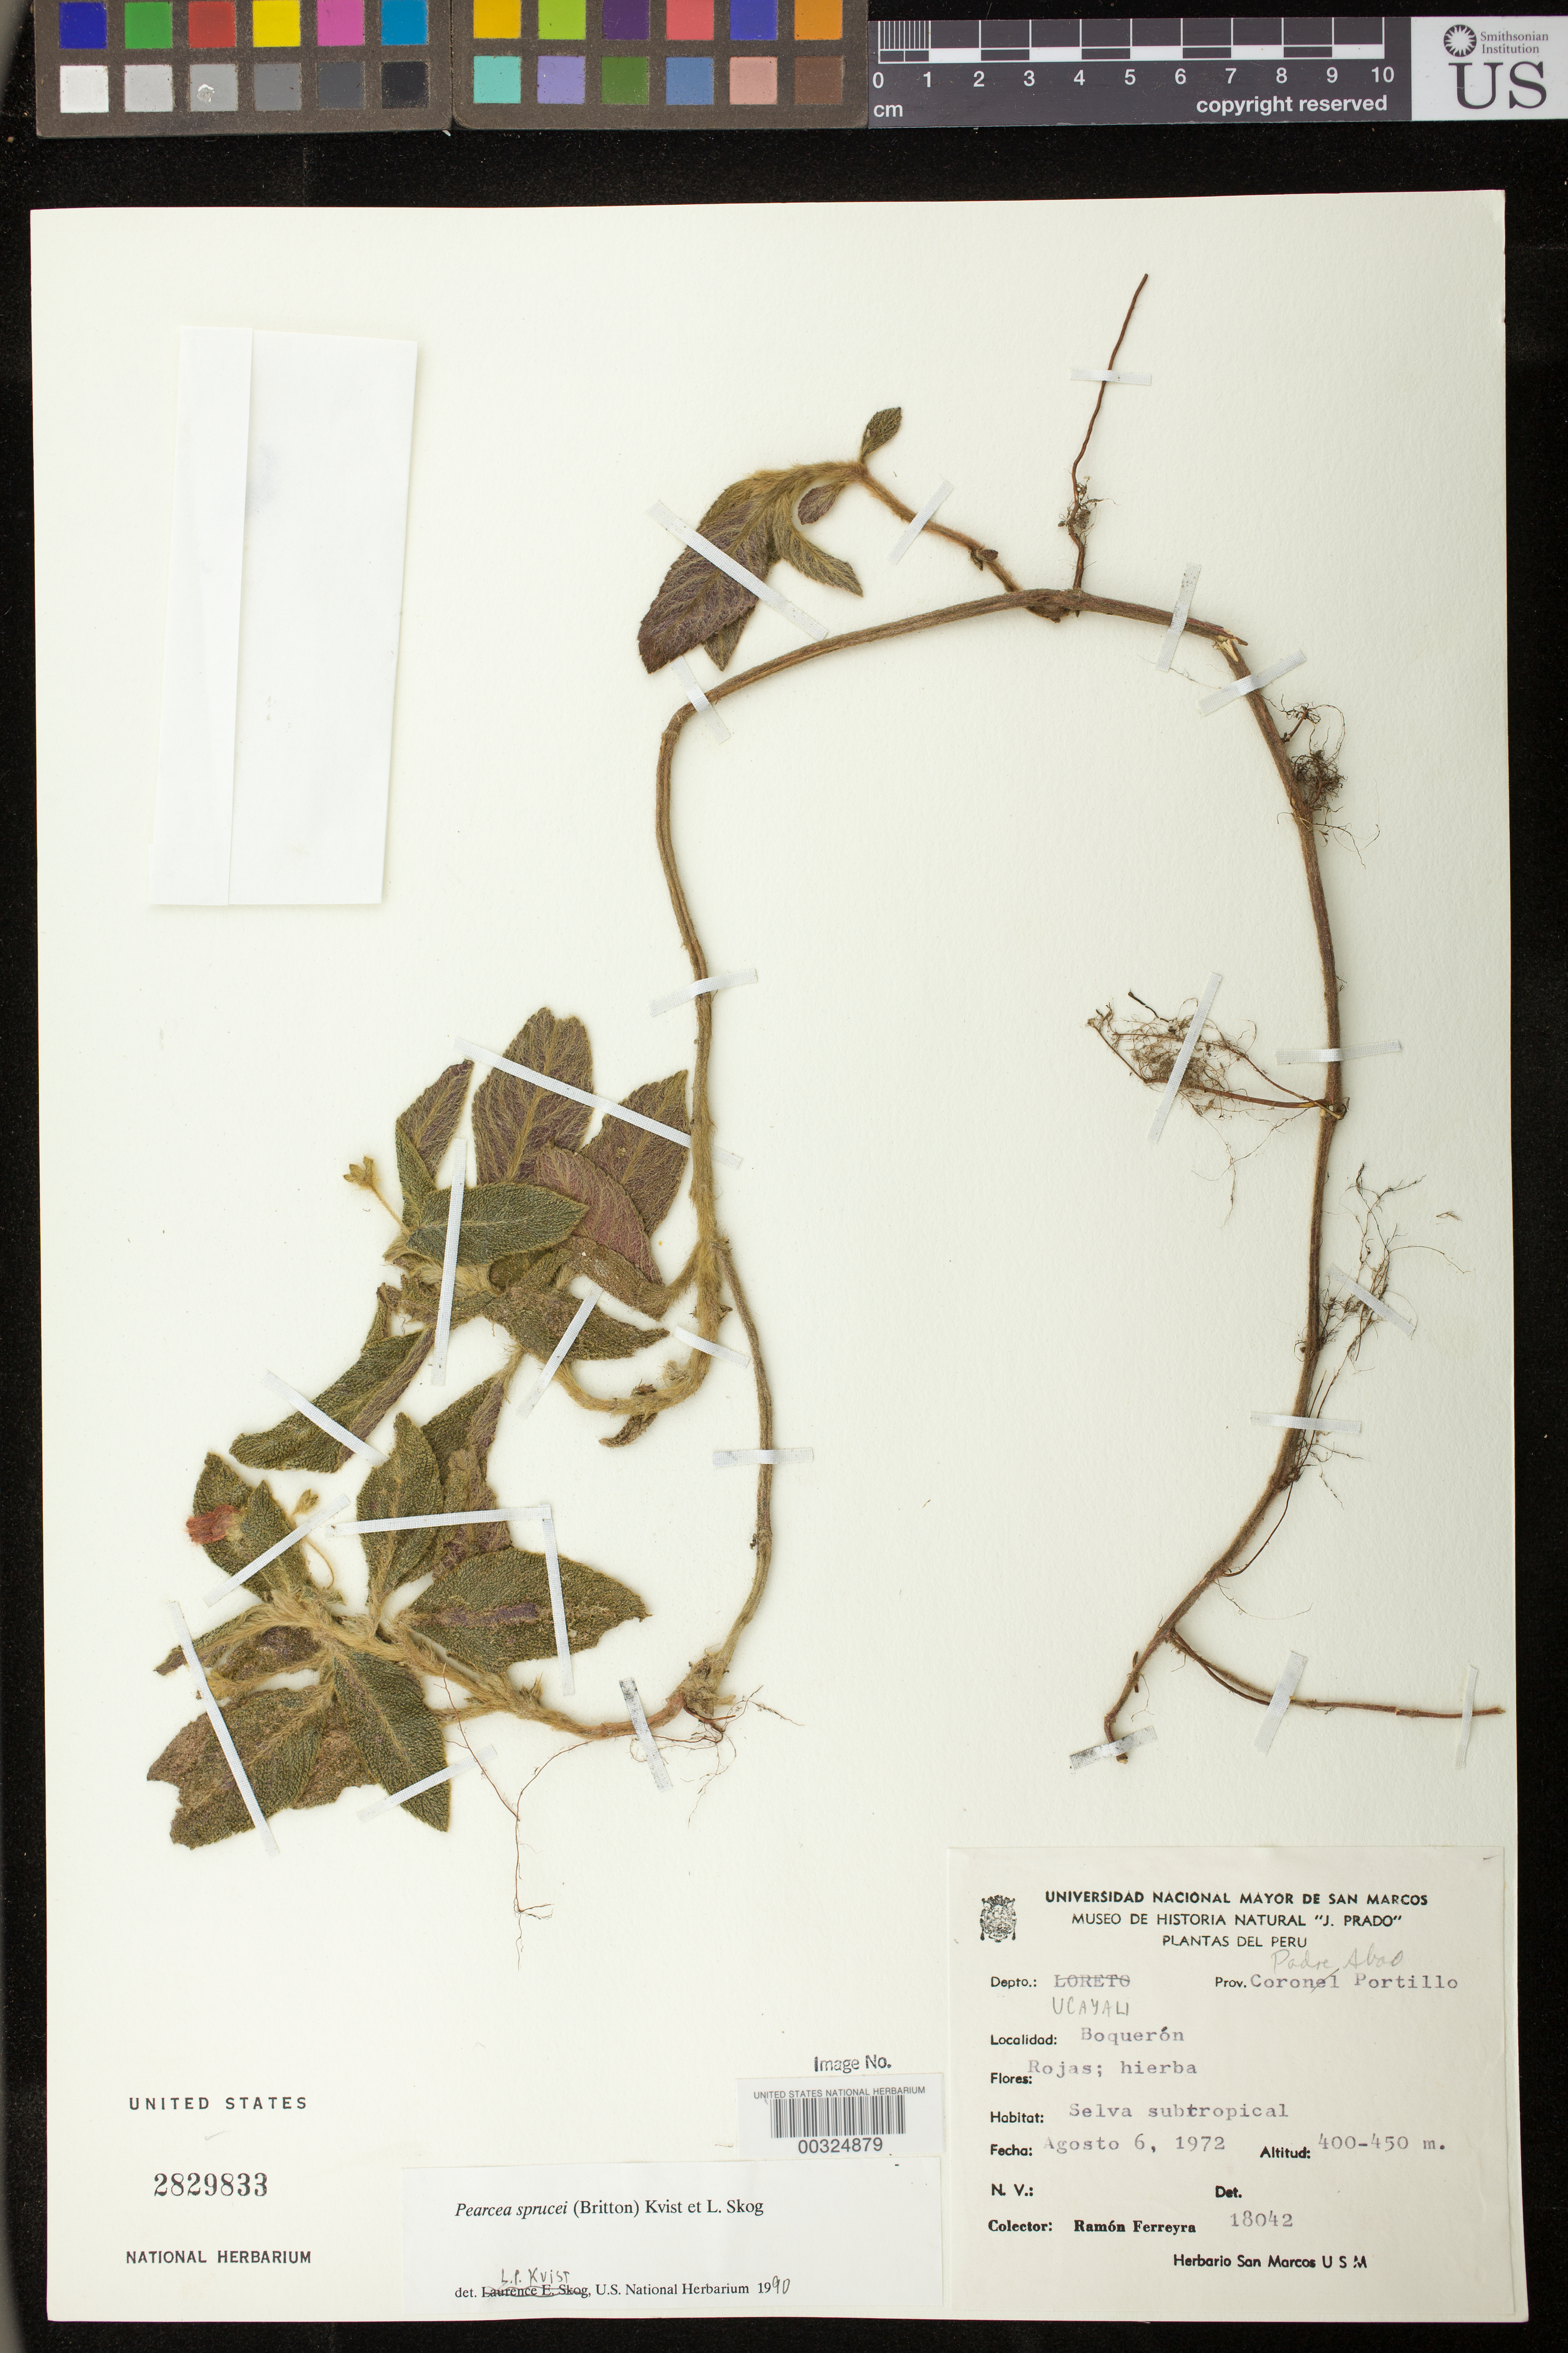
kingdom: Plantae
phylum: Tracheophyta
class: Magnoliopsida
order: Lamiales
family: Gesneriaceae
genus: Pearcea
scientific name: Pearcea sprucei var. sprucei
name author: (Britton ex Rusby) L.P. Kvist & L.E. Skog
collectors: R. A. Ferreyra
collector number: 18042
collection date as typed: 06 Aug 1972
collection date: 1972-08-06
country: Peru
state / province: Ucayali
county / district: Coronel Portillo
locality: ("Loreto") Coronel Portillo Prov.; Boqueron; Ucayali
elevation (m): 400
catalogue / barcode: US 2829833